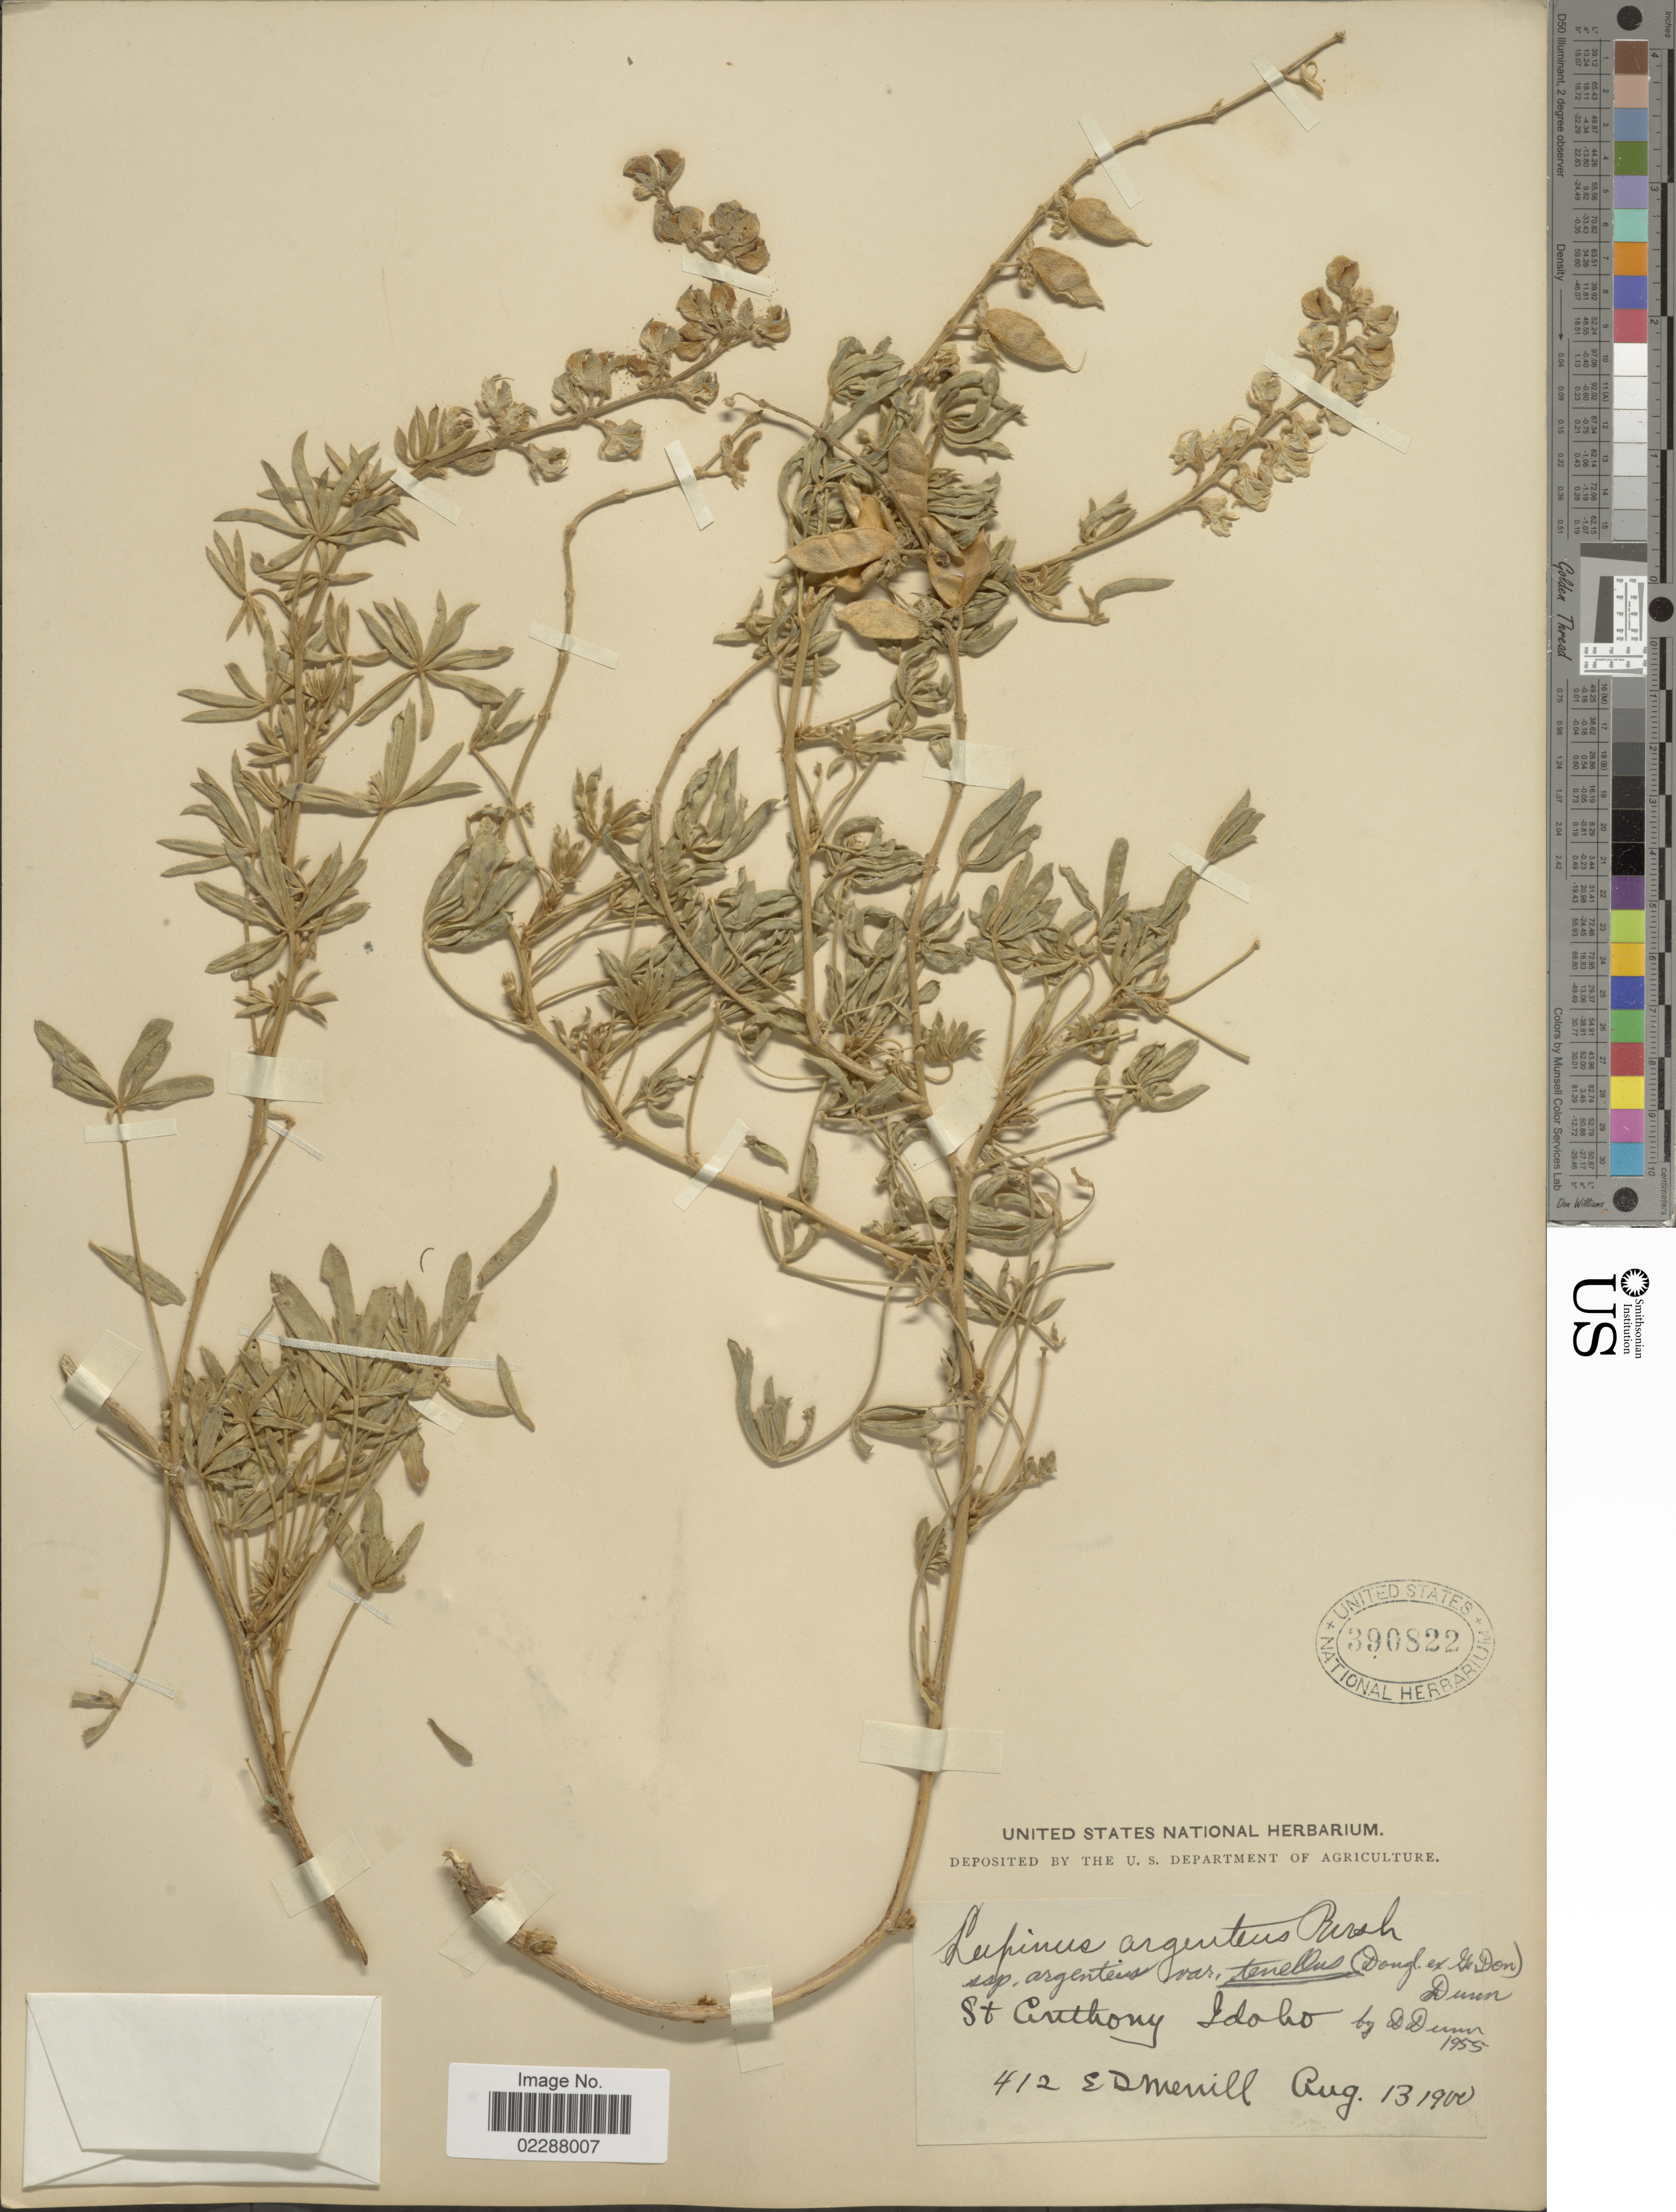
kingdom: Plantae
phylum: Tracheophyta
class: Magnoliopsida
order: Fabales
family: Fabaceae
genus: Lupinus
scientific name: Lupinus tenellus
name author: Douglas ex G. Don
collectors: E. D. Merrill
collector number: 412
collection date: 1900-08-13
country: United States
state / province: Idaho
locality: St. Anthony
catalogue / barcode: US 390822